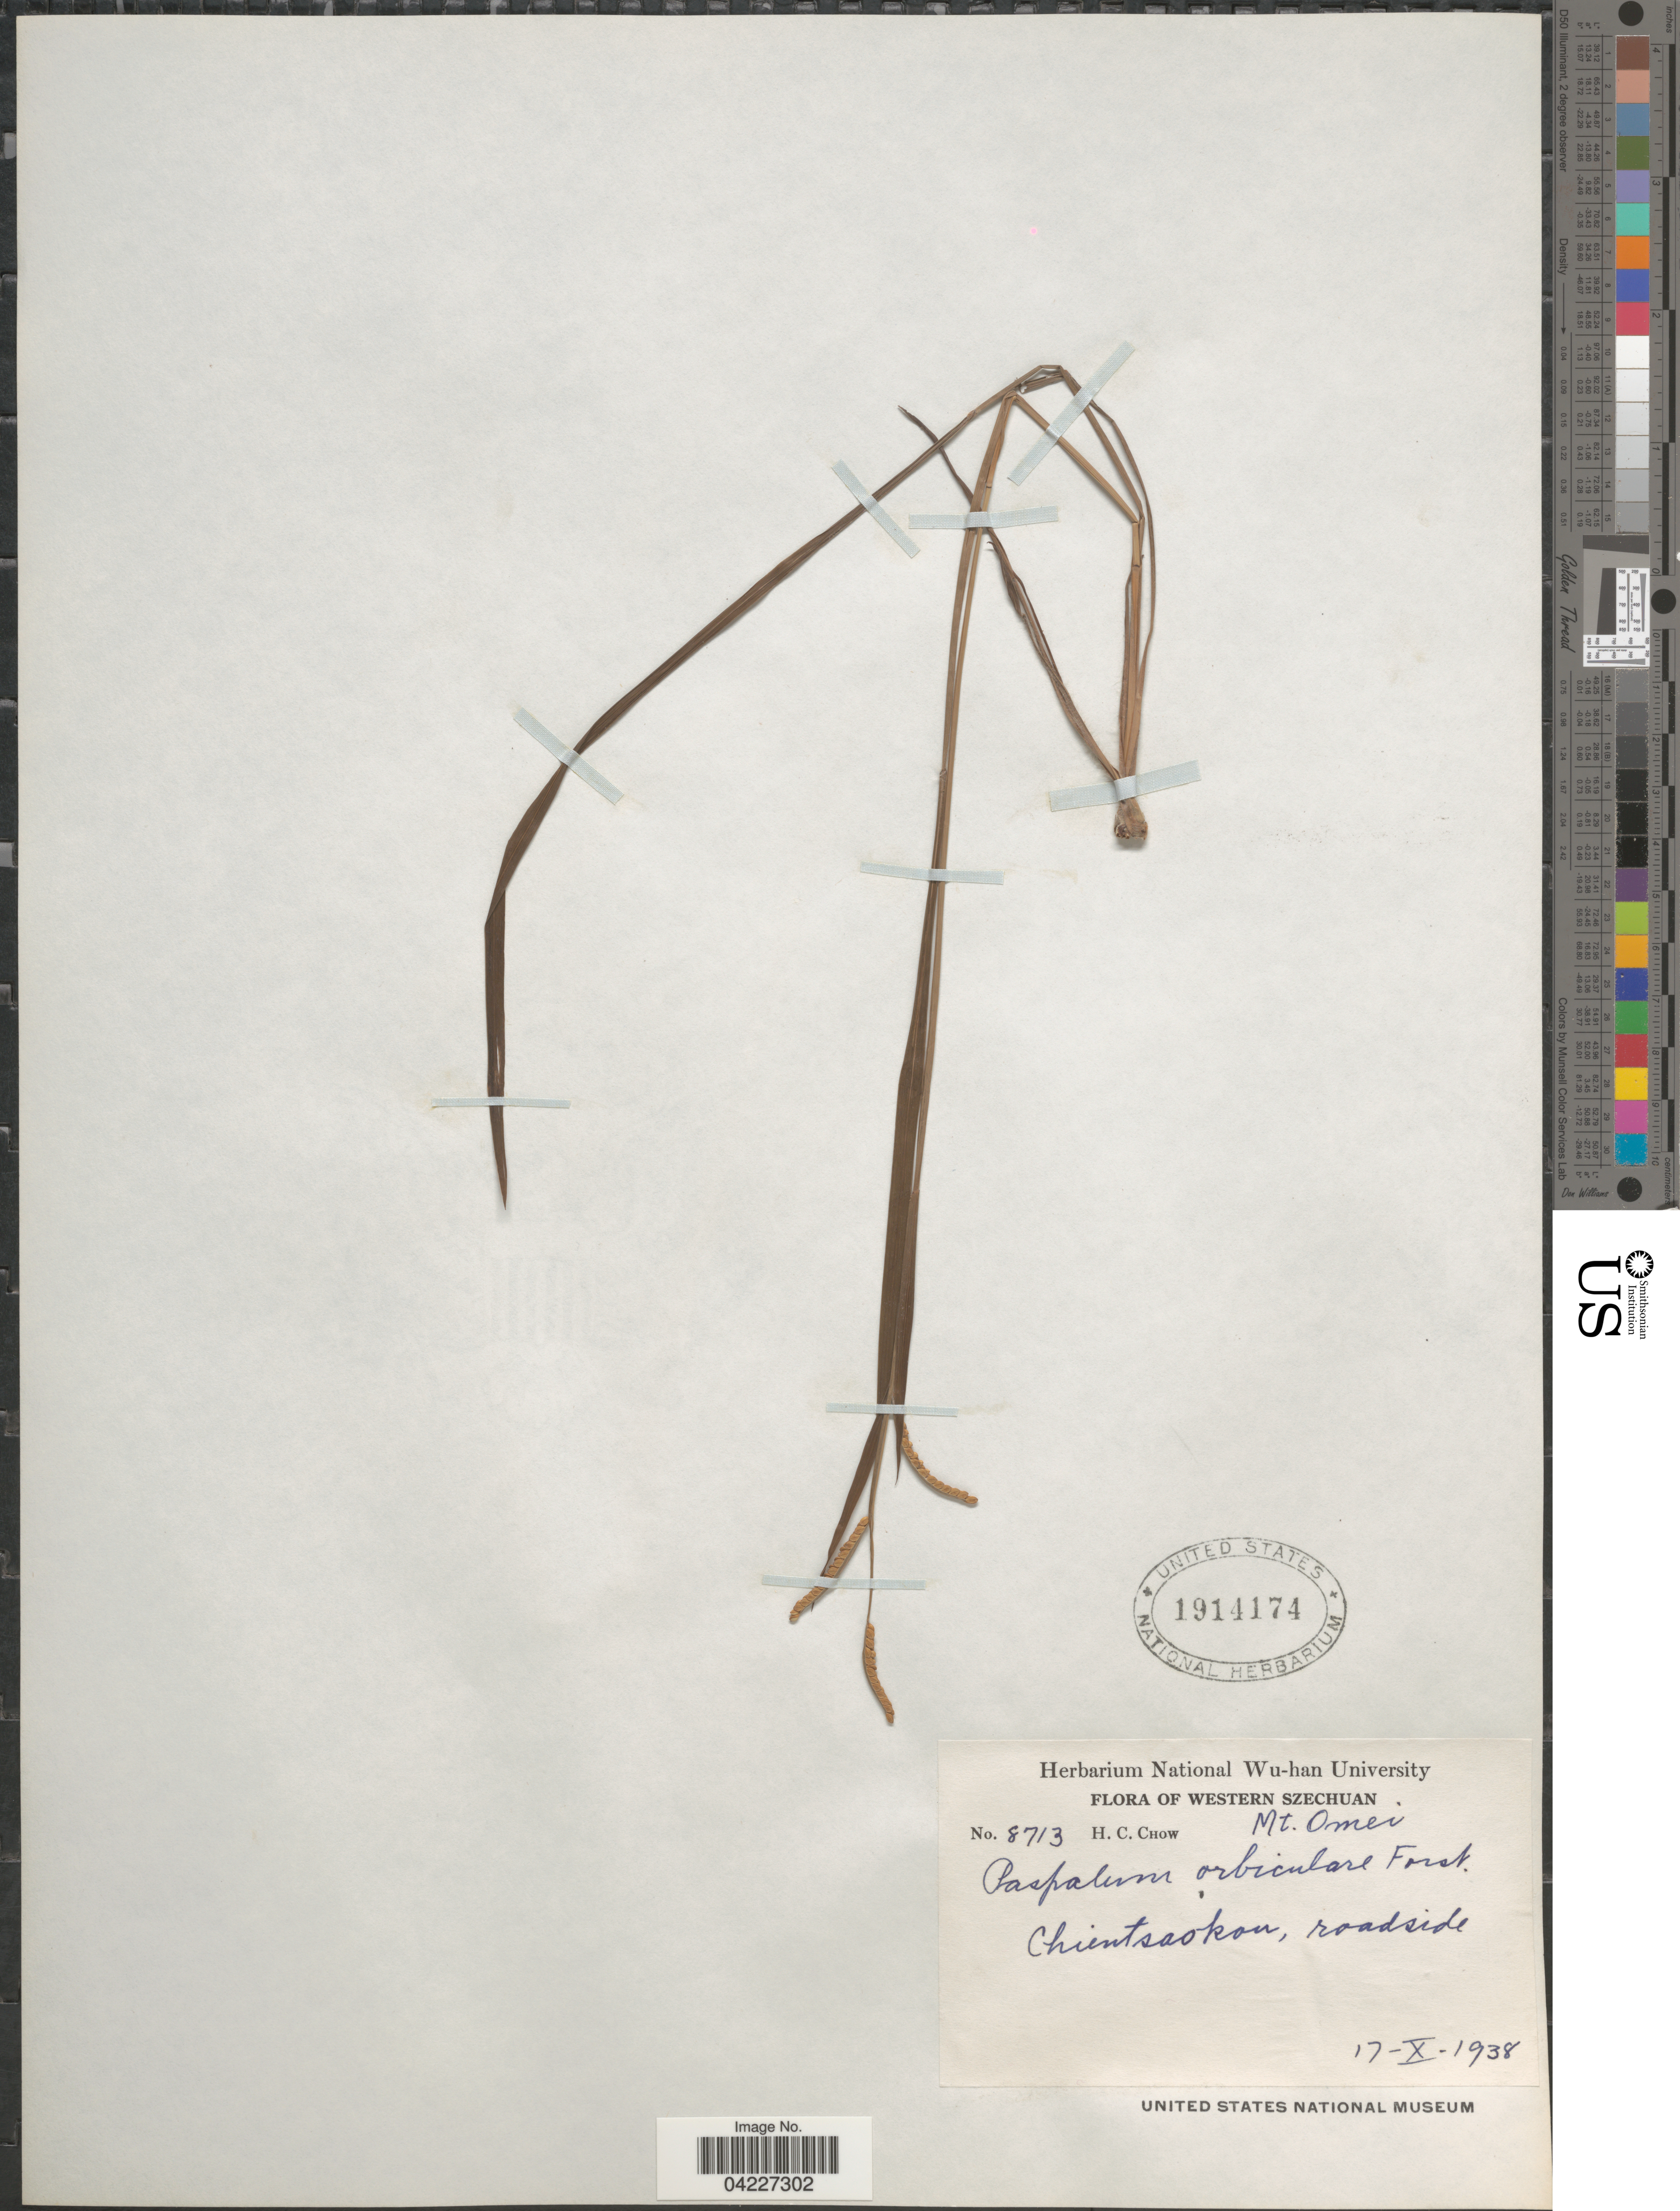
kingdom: Plantae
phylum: Tracheophyta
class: Liliopsida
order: Poales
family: Poaceae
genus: Paspalum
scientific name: Paspalum orbiculare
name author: G. Forst.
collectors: H. Chow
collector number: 8713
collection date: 1938-10-17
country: China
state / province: Sichuan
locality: Western Szechuan. Chientsaokon, roadside.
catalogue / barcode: US 1914174